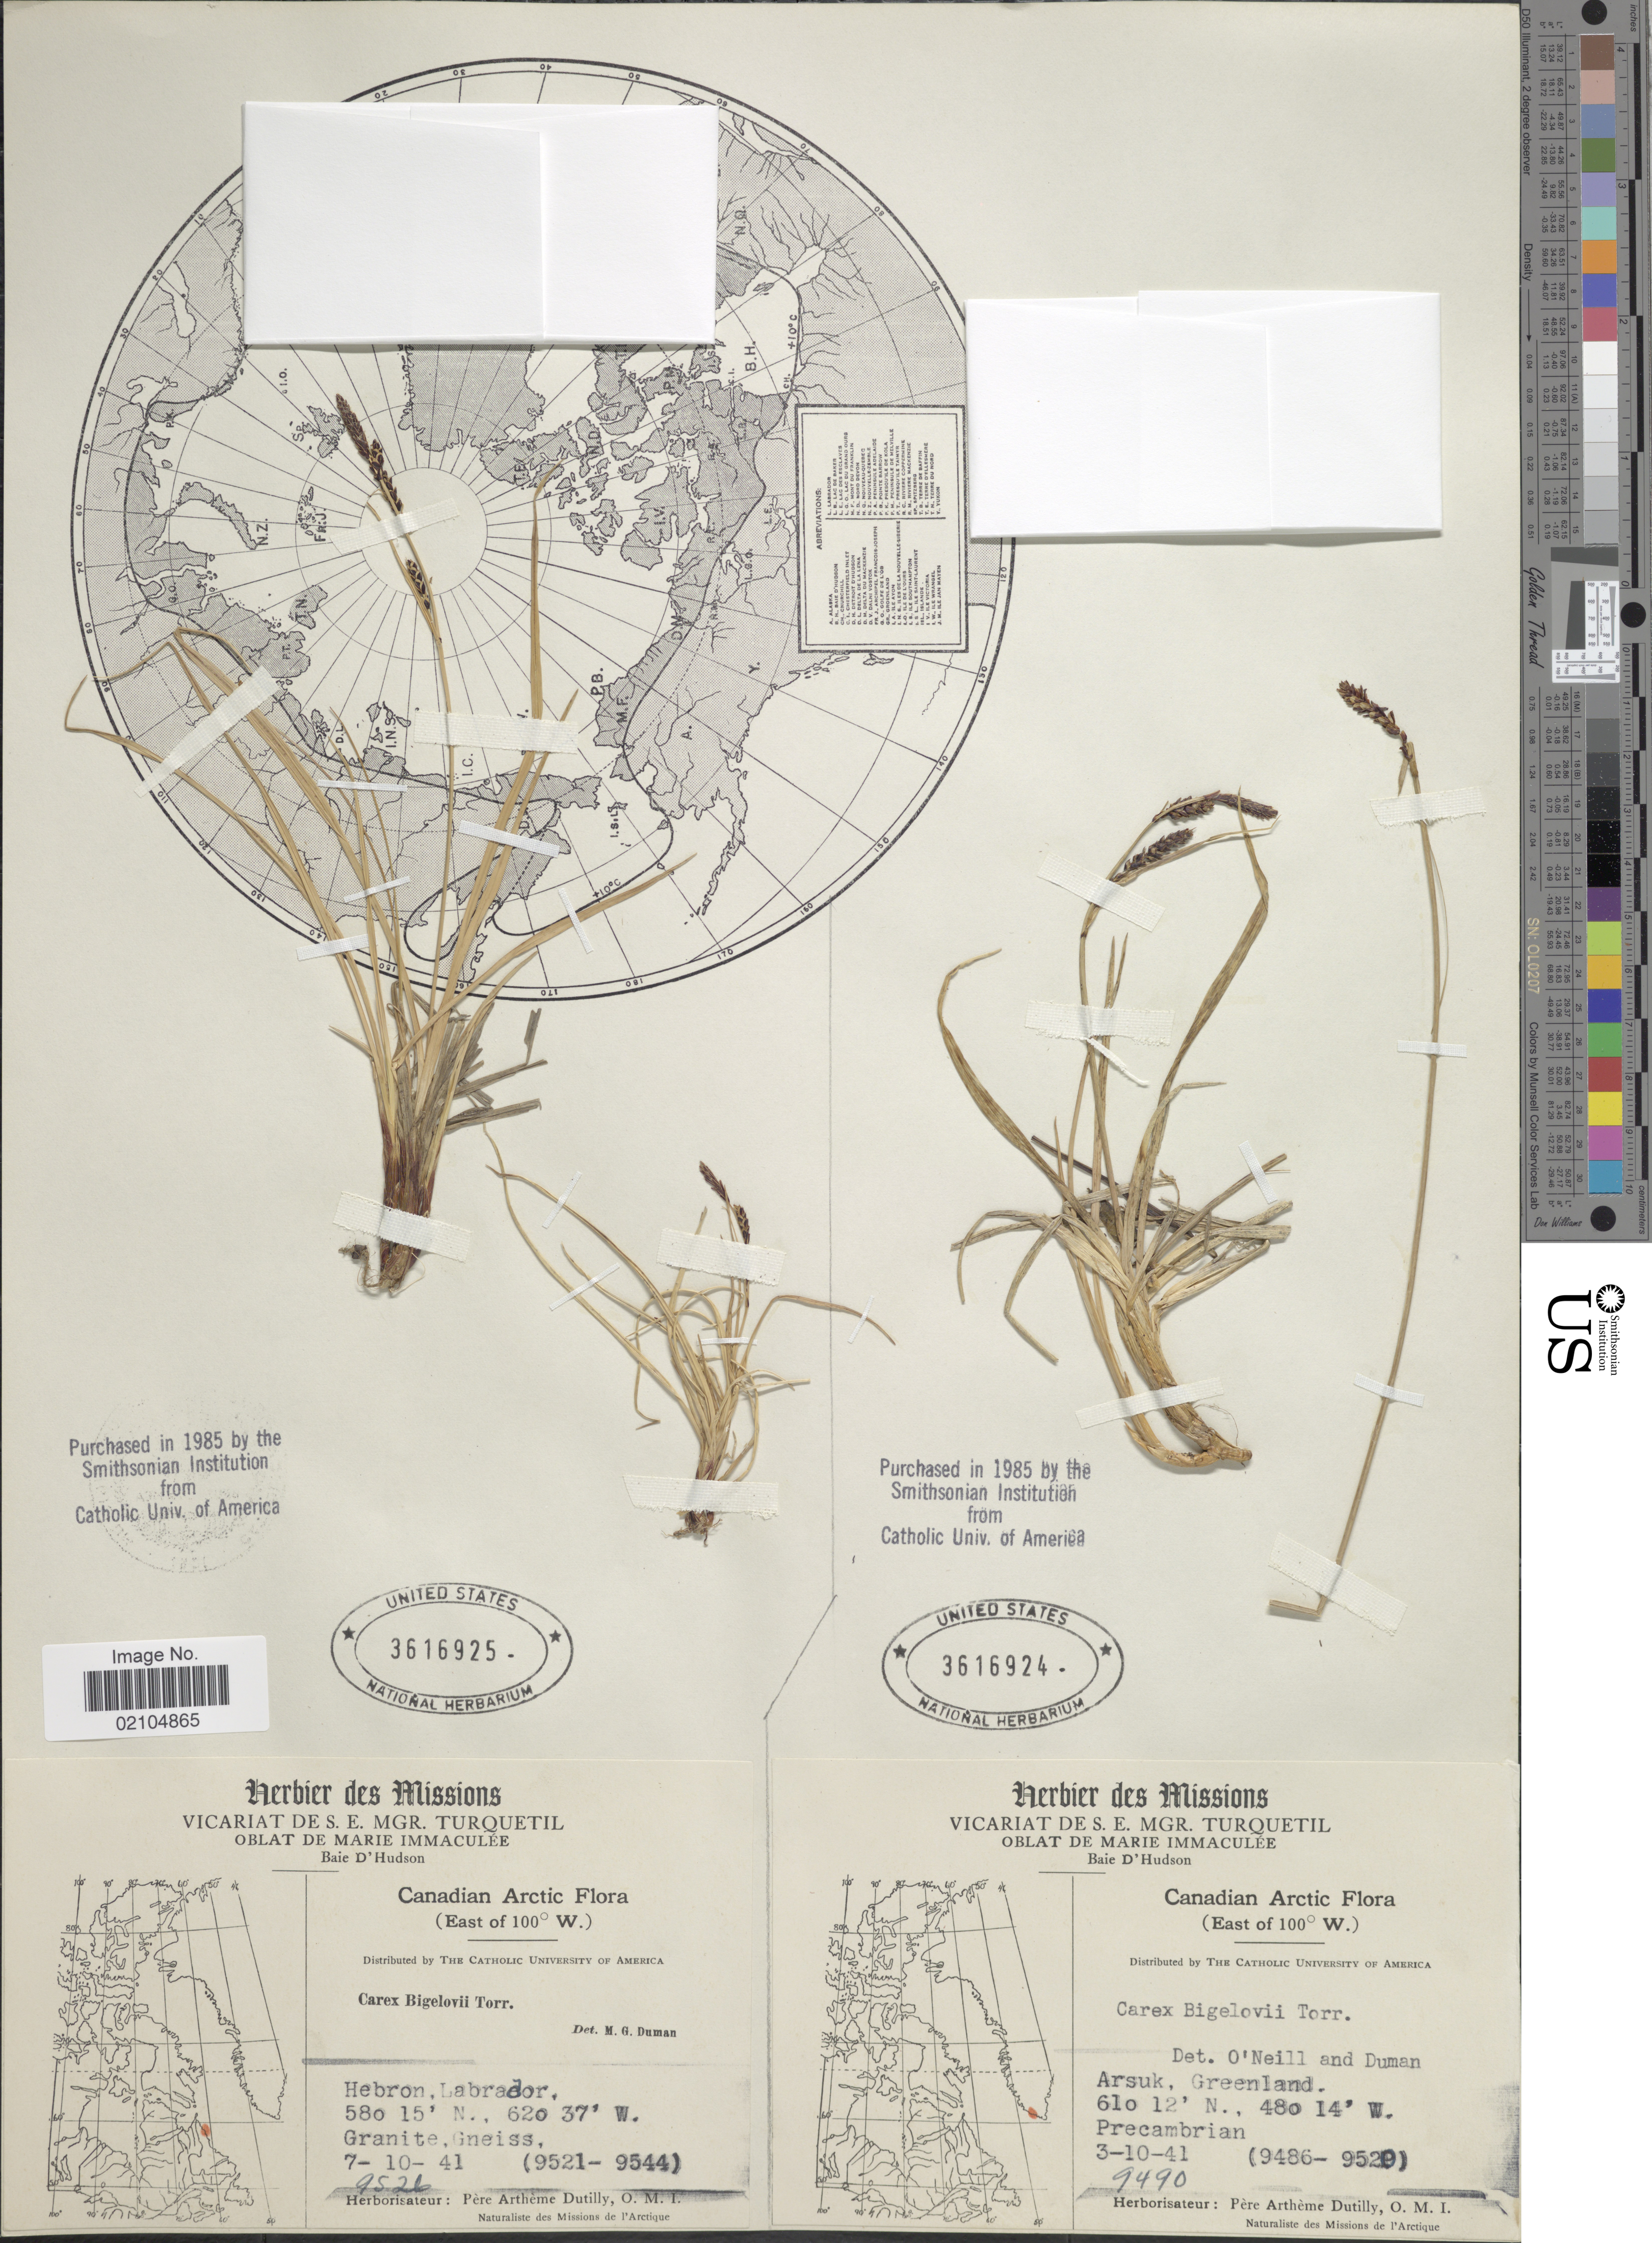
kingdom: Plantae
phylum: Tracheophyta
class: Liliopsida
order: Poales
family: Cyperaceae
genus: Carex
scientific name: Carex bigelowii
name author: Torr. ex Schwein.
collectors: A. Dutilly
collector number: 9490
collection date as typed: Transcribed d/m/y: 3/10/41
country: Greenland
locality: Canadian Arctic (East of 100 degrees W.), Arsuk, Greenland.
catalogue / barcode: US 3616924-2